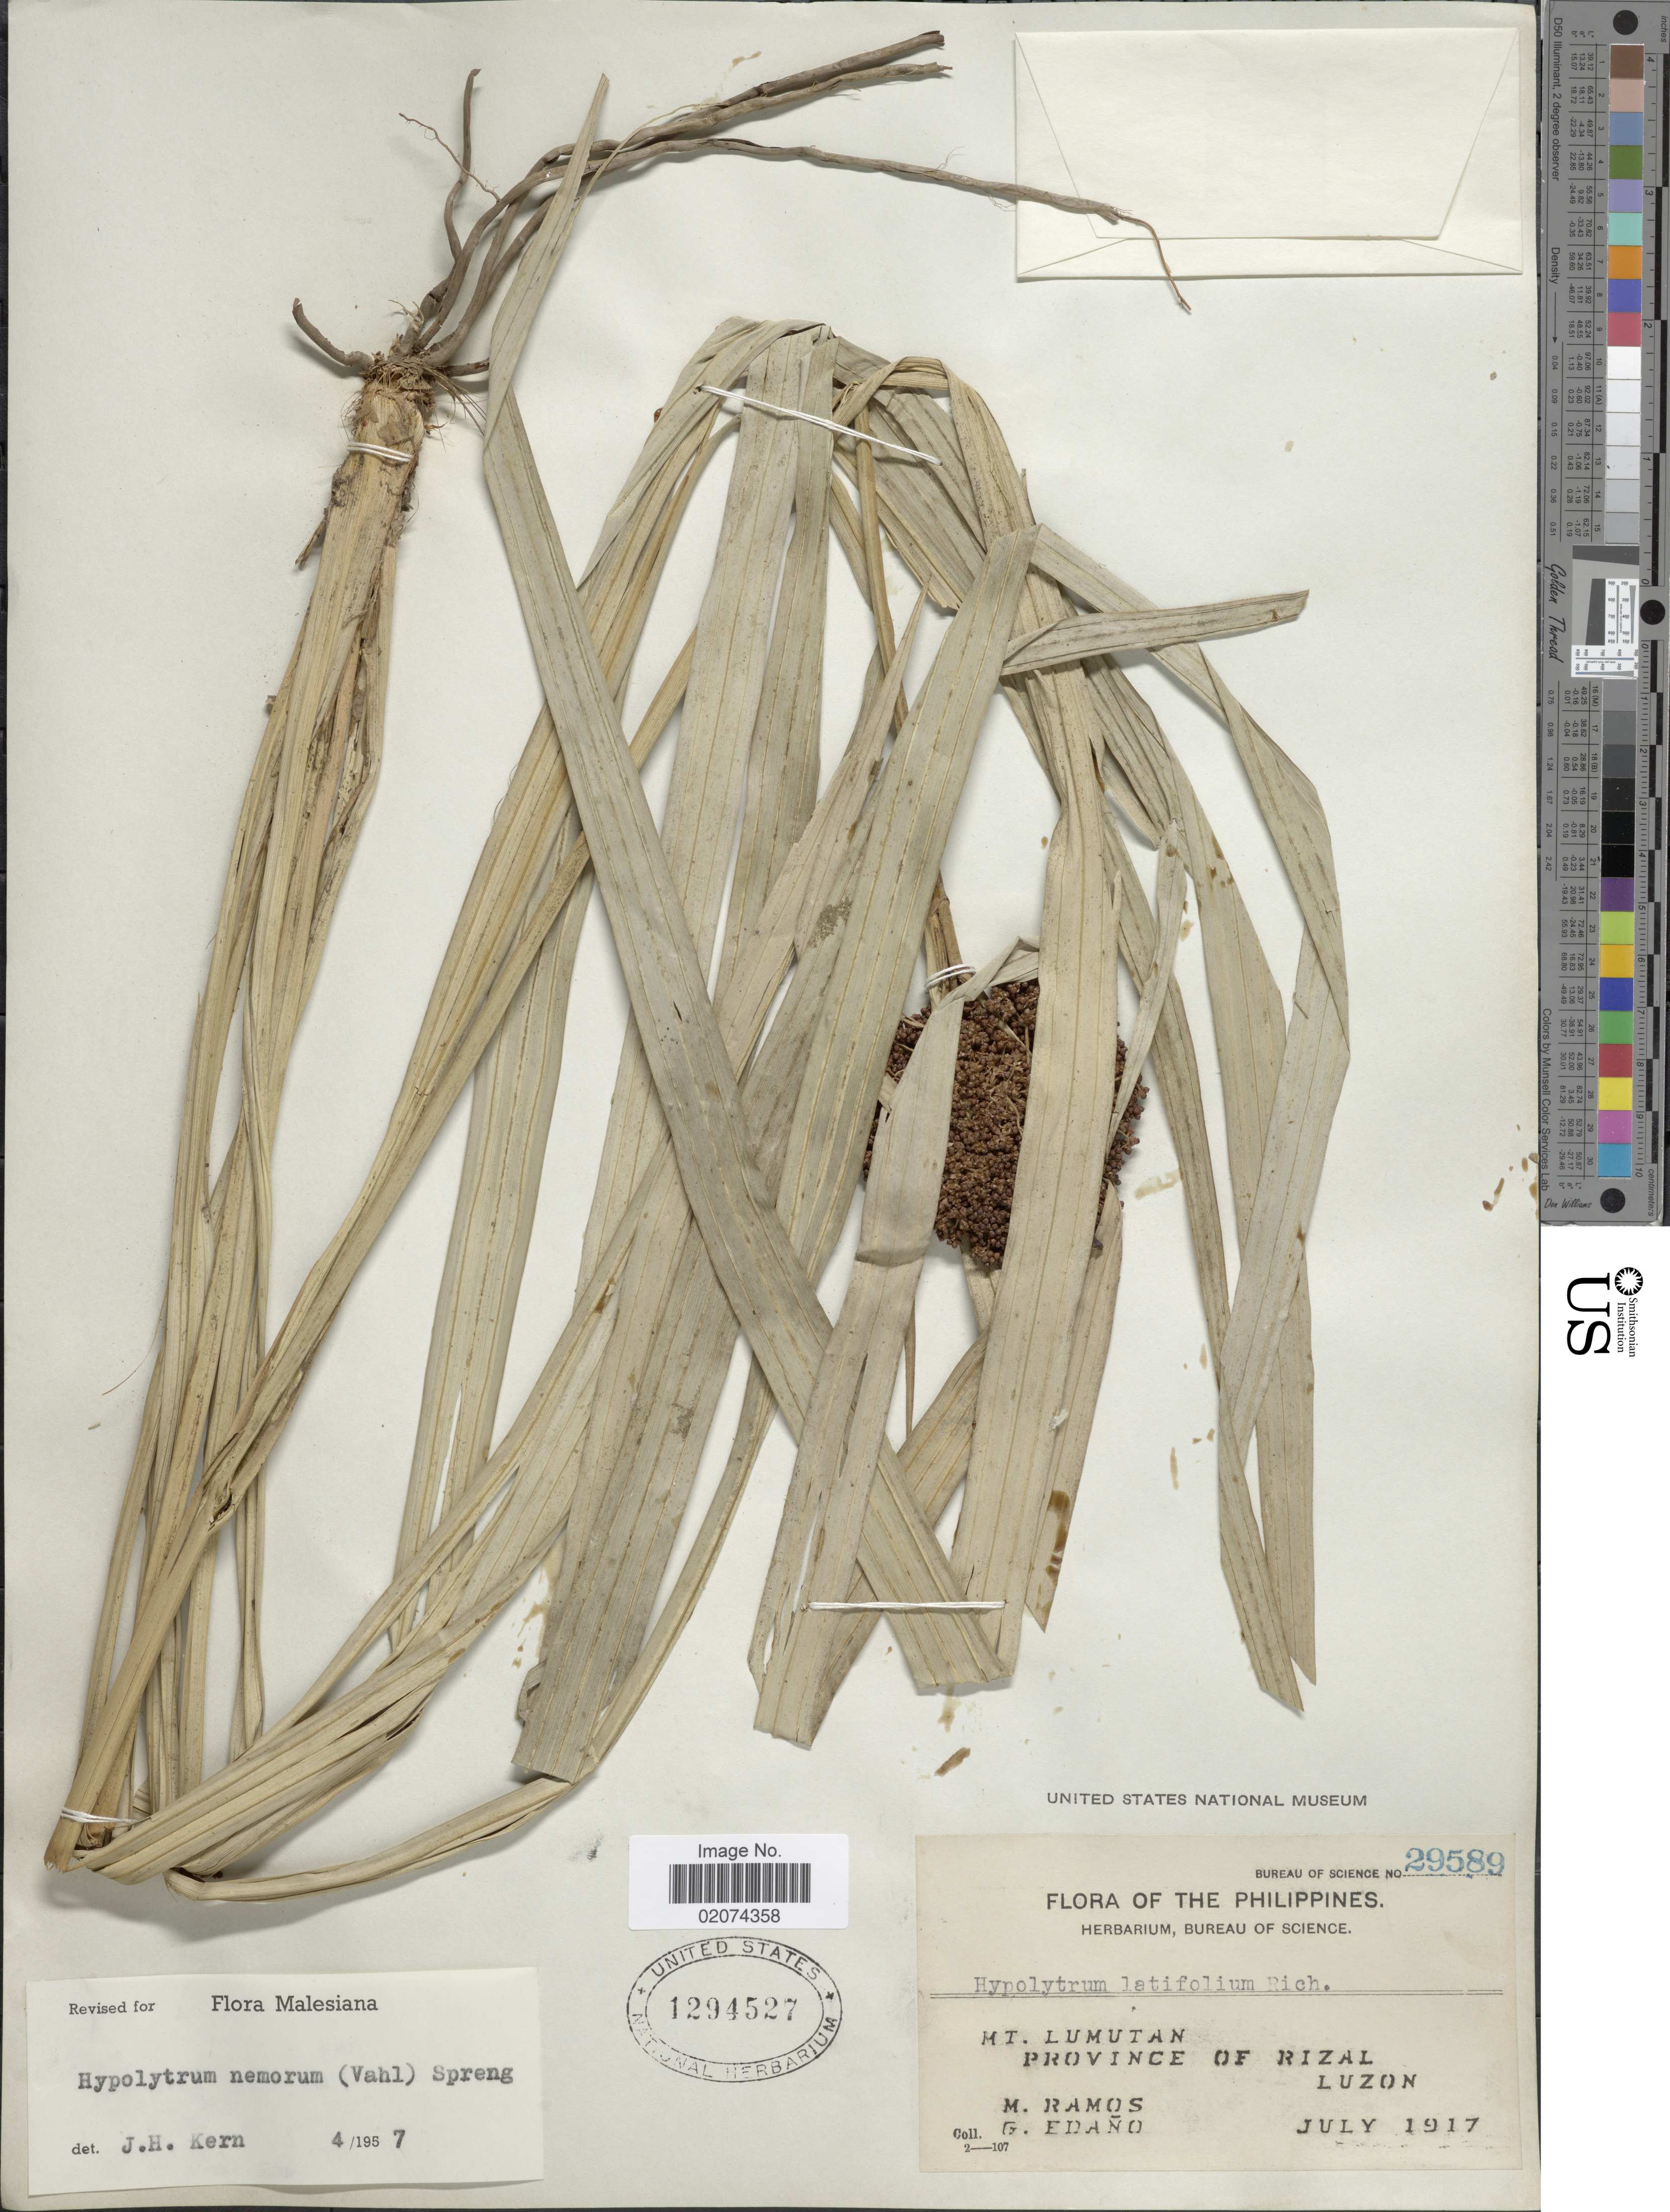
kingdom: Plantae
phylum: Tracheophyta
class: Liliopsida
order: Poales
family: Cyperaceae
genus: Hypolytrum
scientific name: Hypolytrum nemorum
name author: (Vahl) Spreng.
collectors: M. Ramos & G. Edaño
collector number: Bureau of Science29589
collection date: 1917-07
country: Philippines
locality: Mt. Lumutan. Province of Rizal, Luzon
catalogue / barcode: US 1294527